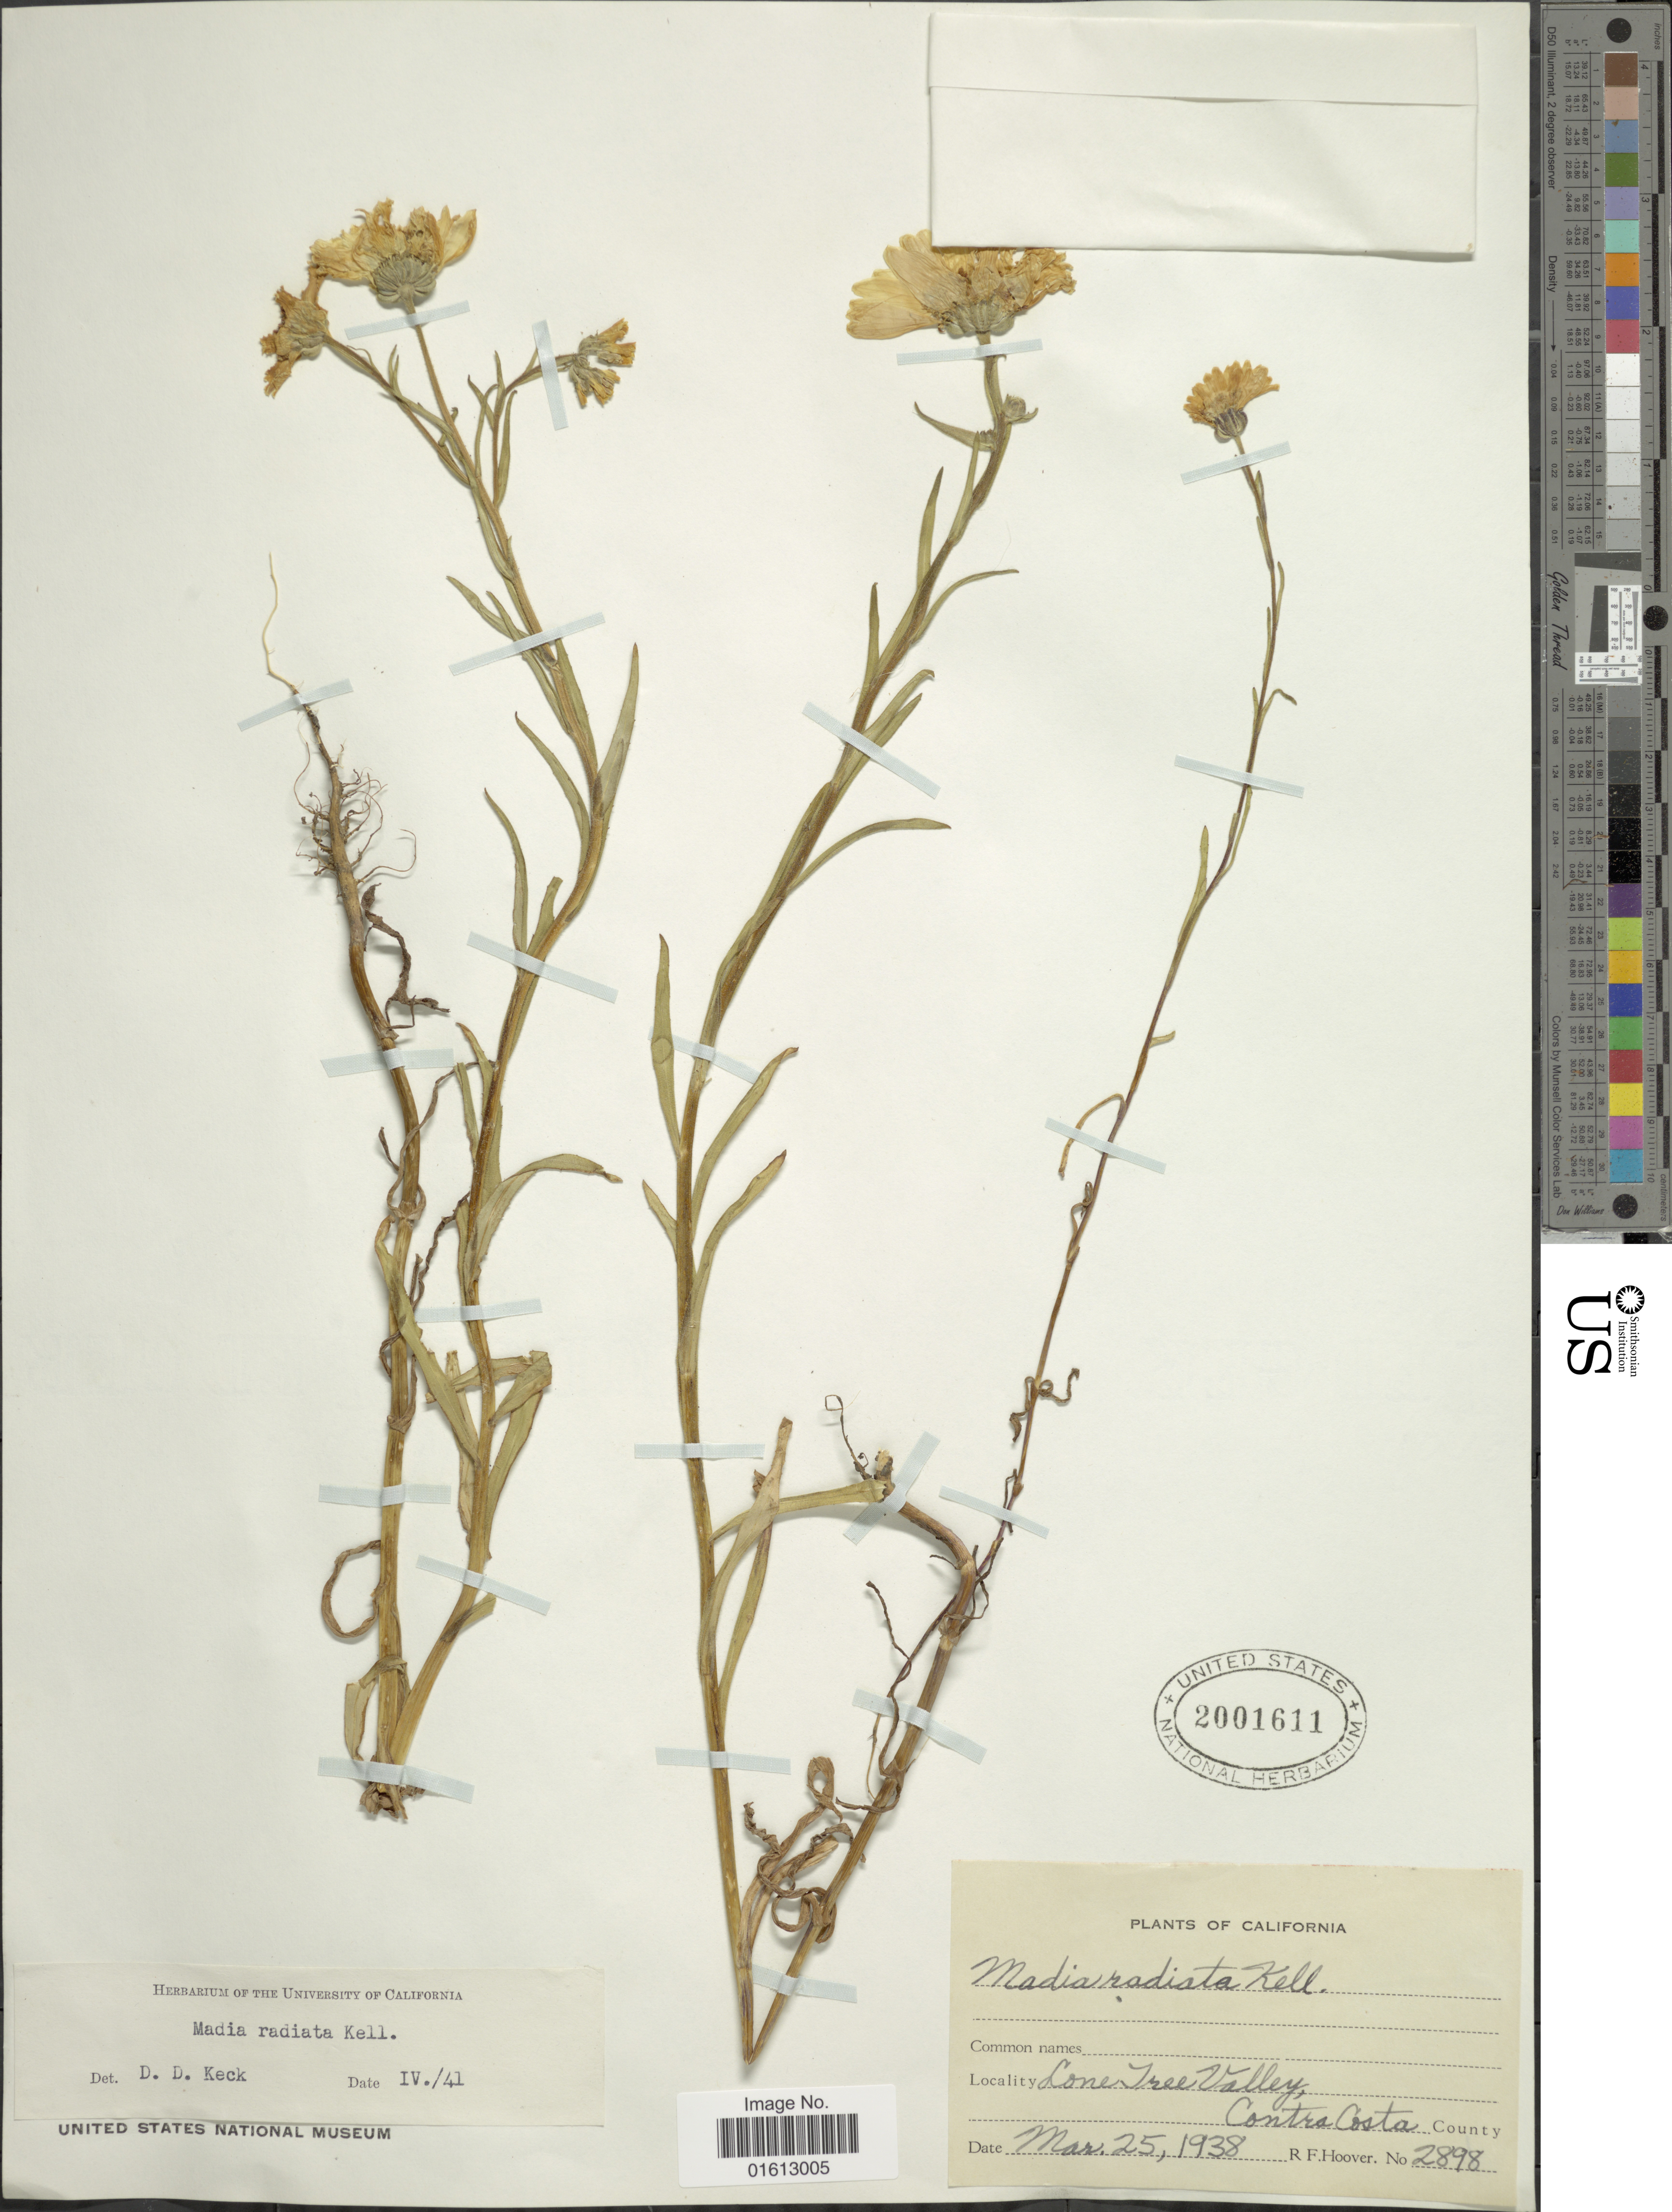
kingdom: Plantae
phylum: Tracheophyta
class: Magnoliopsida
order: Asterales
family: Asteraceae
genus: Madia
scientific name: Madia radiata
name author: Kellogg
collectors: R. F. Hoover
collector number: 2898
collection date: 1938-03-25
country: United States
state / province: California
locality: California, Lone Tree Valley, Contra Costa Counta.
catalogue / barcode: US 2001611